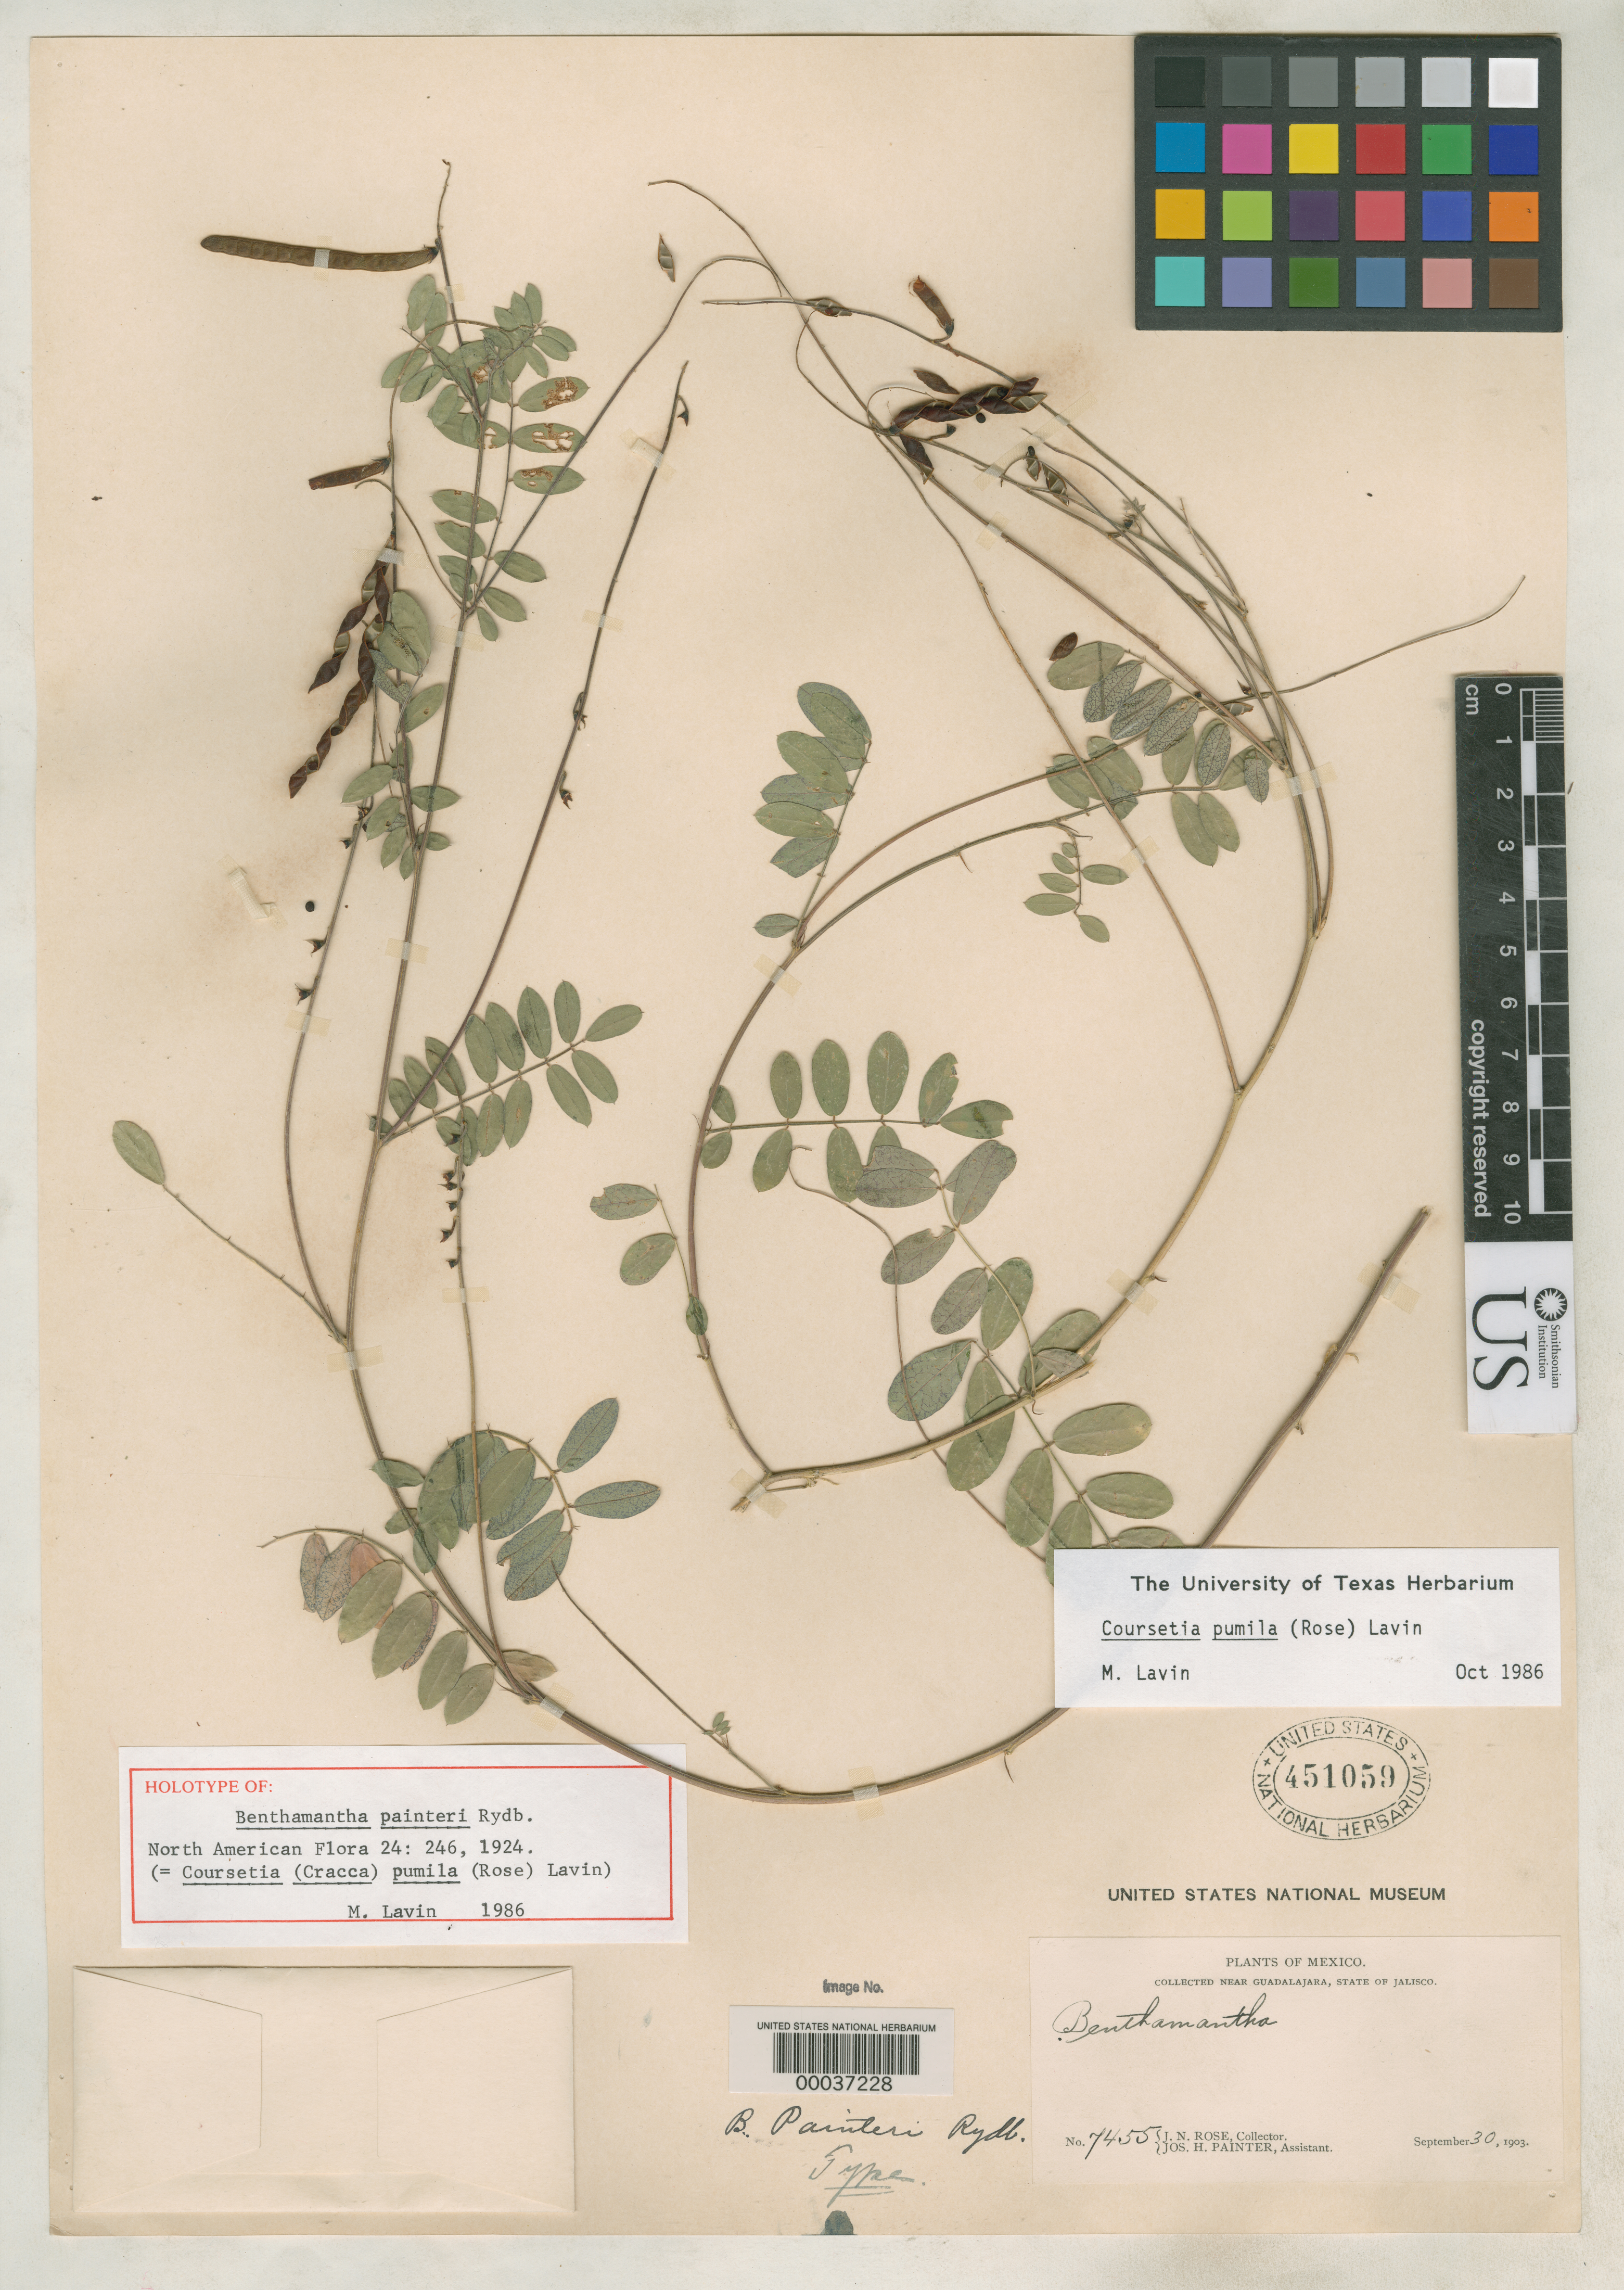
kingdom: Plantae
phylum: Tracheophyta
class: Magnoliopsida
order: Fabales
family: Fabaceae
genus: Benthamantha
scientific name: Benthamantha painteri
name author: Rydb.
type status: Holotype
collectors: J. N. Rose & J. H. Painter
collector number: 7455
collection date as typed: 30 Sep 1903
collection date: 1903-09-30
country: Mexico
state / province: Jalisco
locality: Near Guadalajara.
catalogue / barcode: US 451059